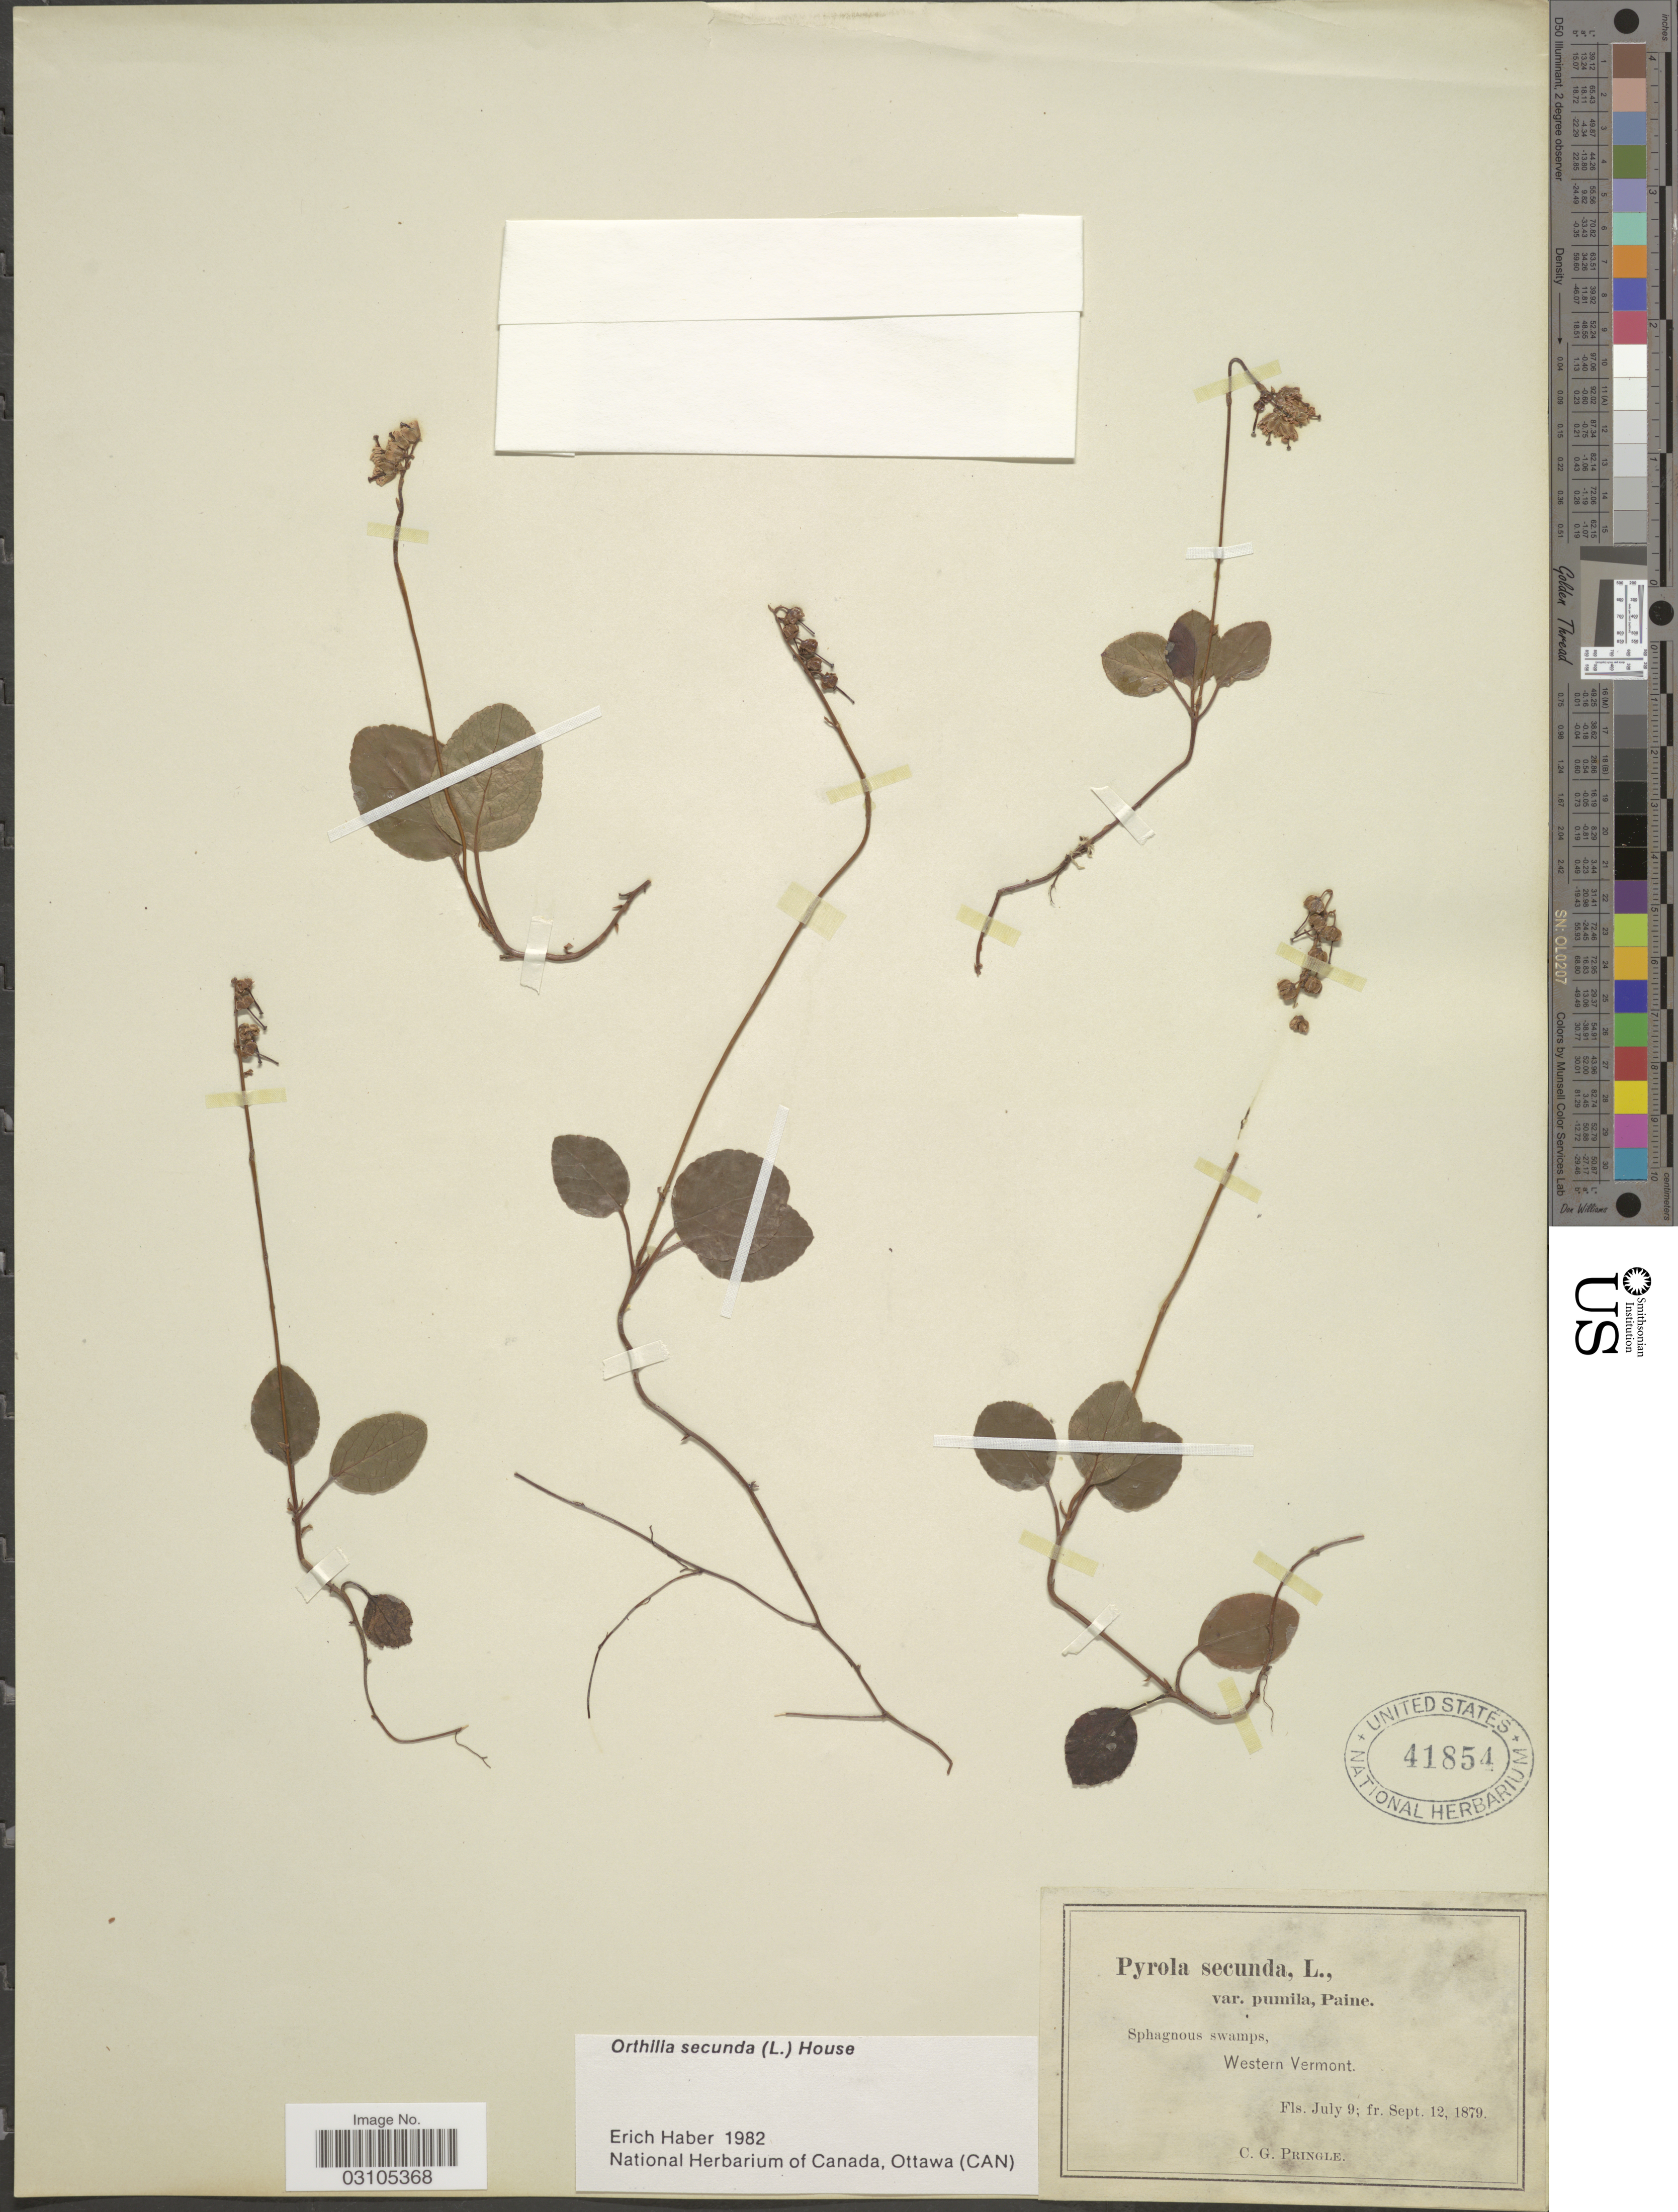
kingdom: Plantae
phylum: Tracheophyta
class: Magnoliopsida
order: Ericales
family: Ericaceae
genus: Orthilia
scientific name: Orthilia secunda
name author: (L.) House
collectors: C. G. Pringle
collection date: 1879-07-09/1879-09-12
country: United States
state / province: Vermont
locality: Western Vermont.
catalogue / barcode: US 41854